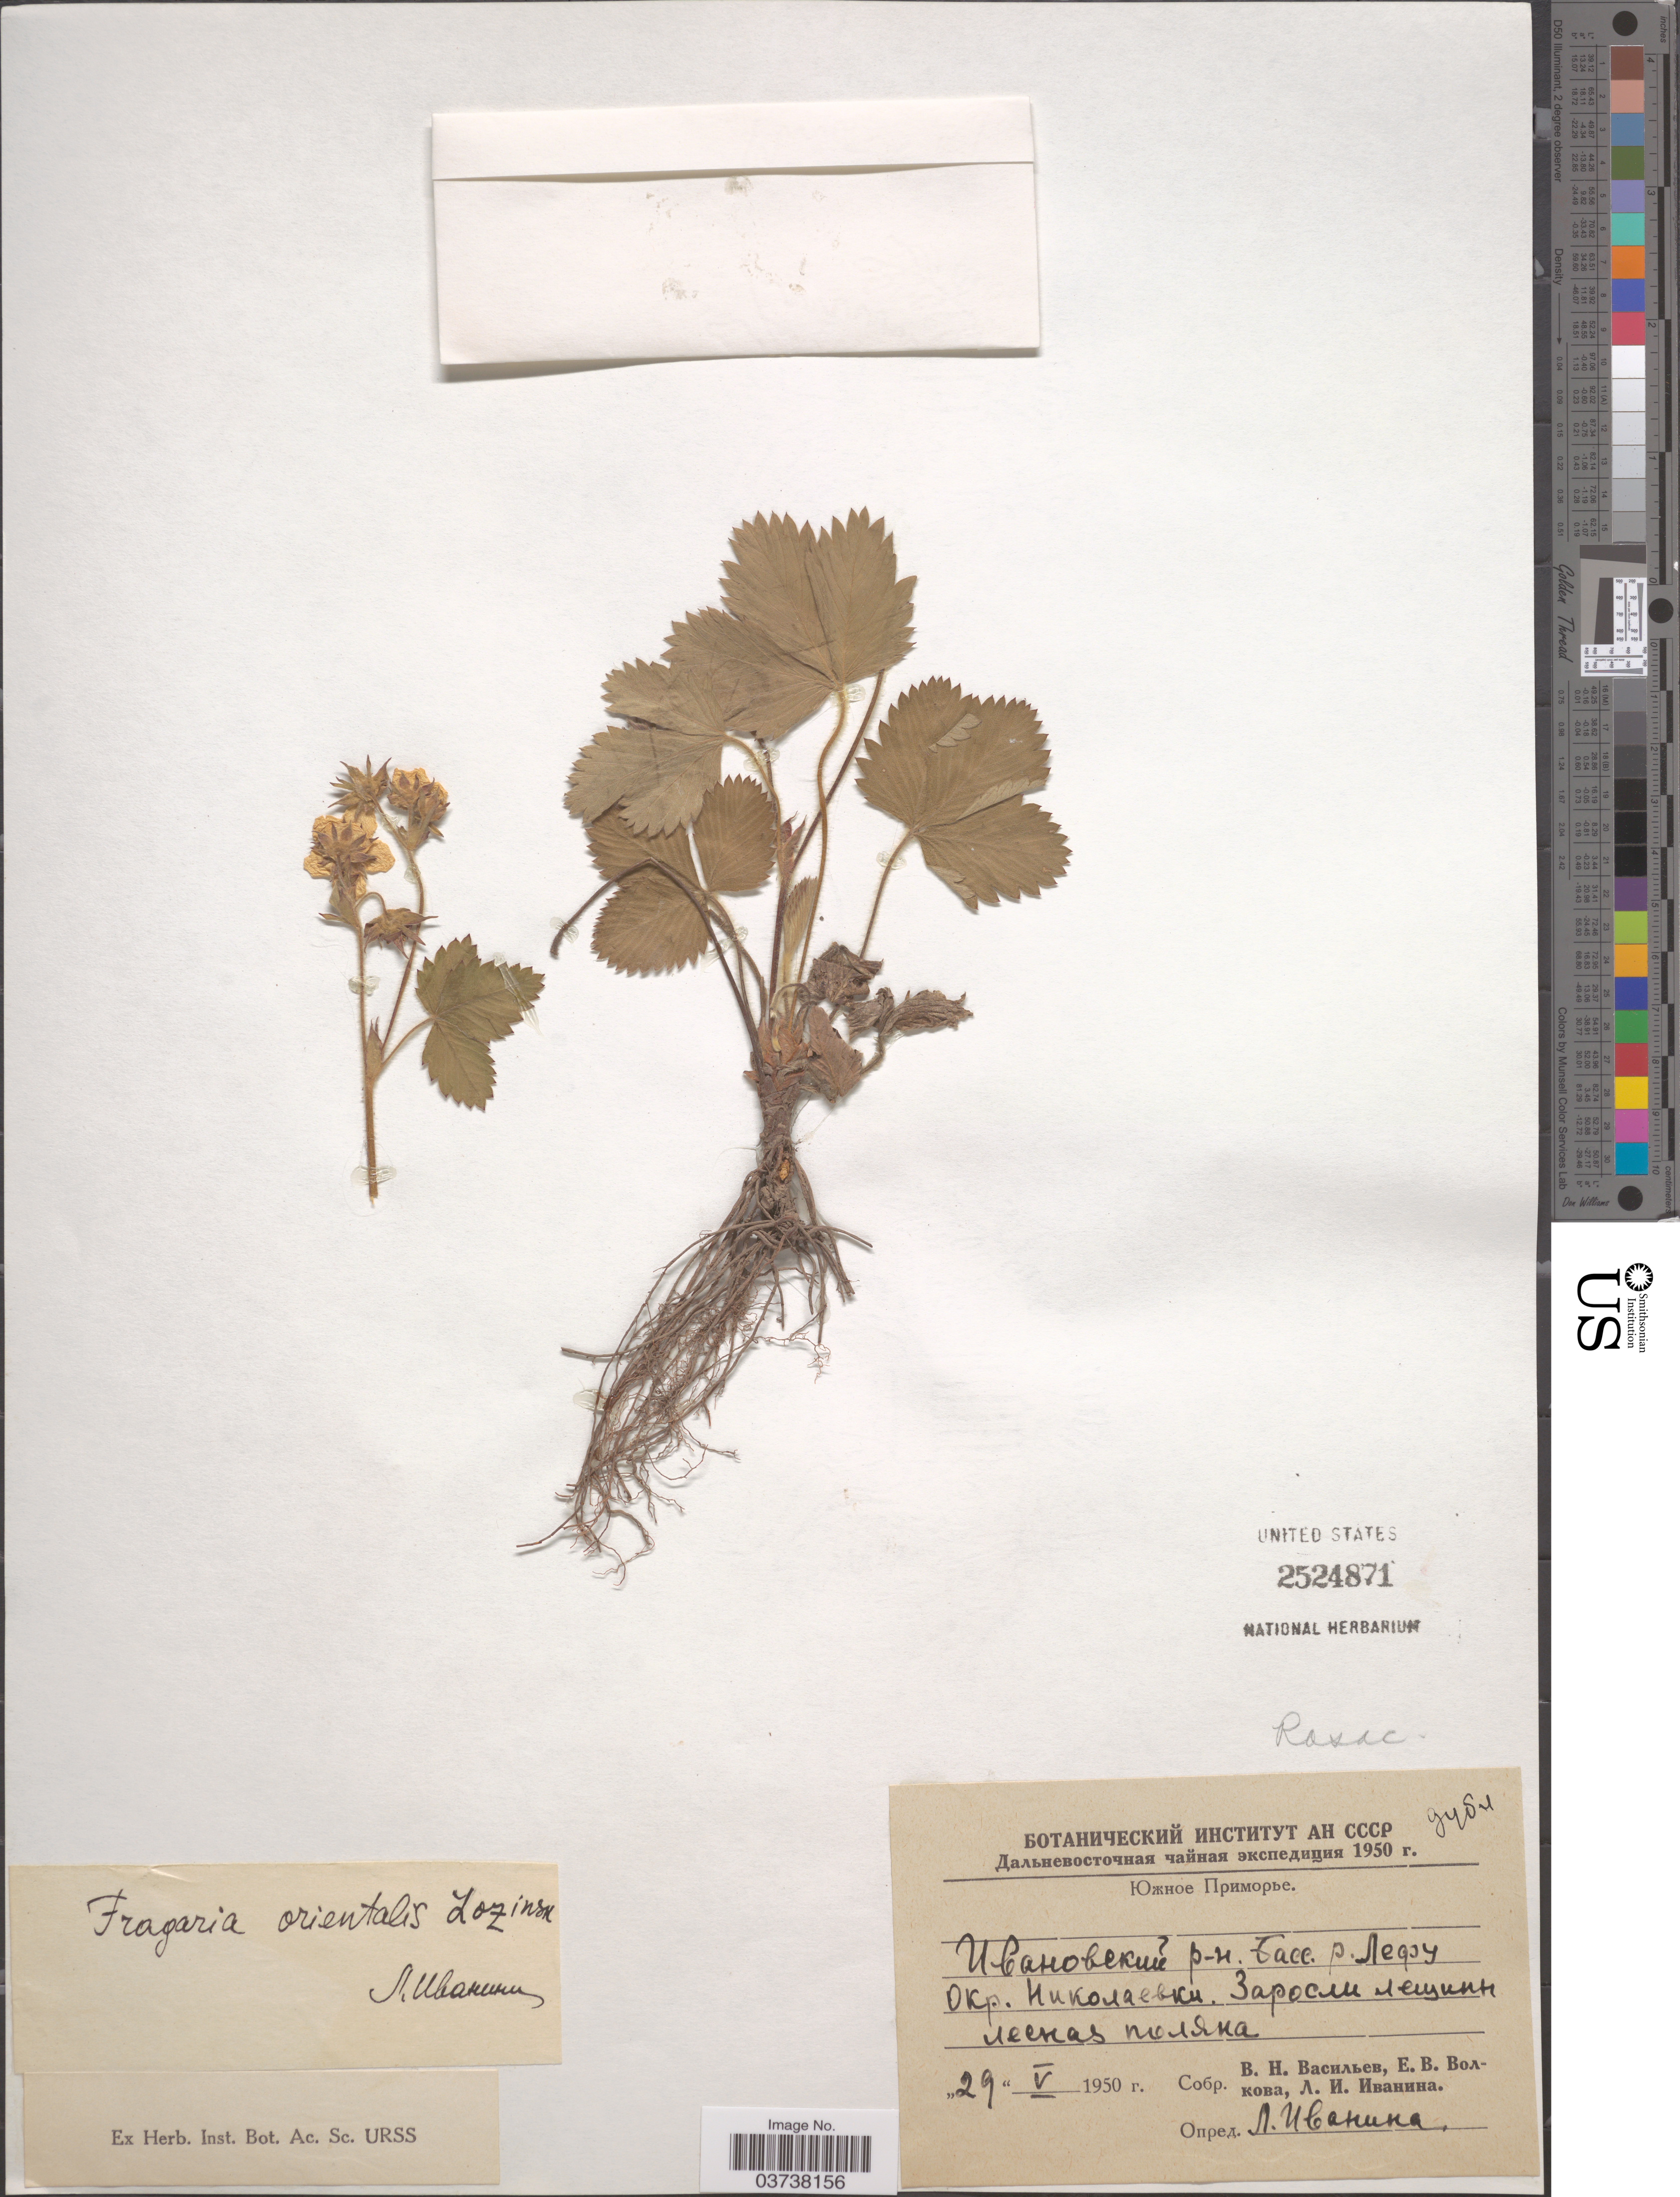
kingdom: Plantae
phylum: Tracheophyta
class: Magnoliopsida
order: Rosales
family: Rosaceae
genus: Fragaria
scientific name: Fragaria orientalis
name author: Losinsk.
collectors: V. Vasilev, E. V. Volkova & L. Ivanina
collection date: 1950-05-29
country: Russian Federation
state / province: Primorsky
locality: Basin of river Lefu.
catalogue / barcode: US 2524871